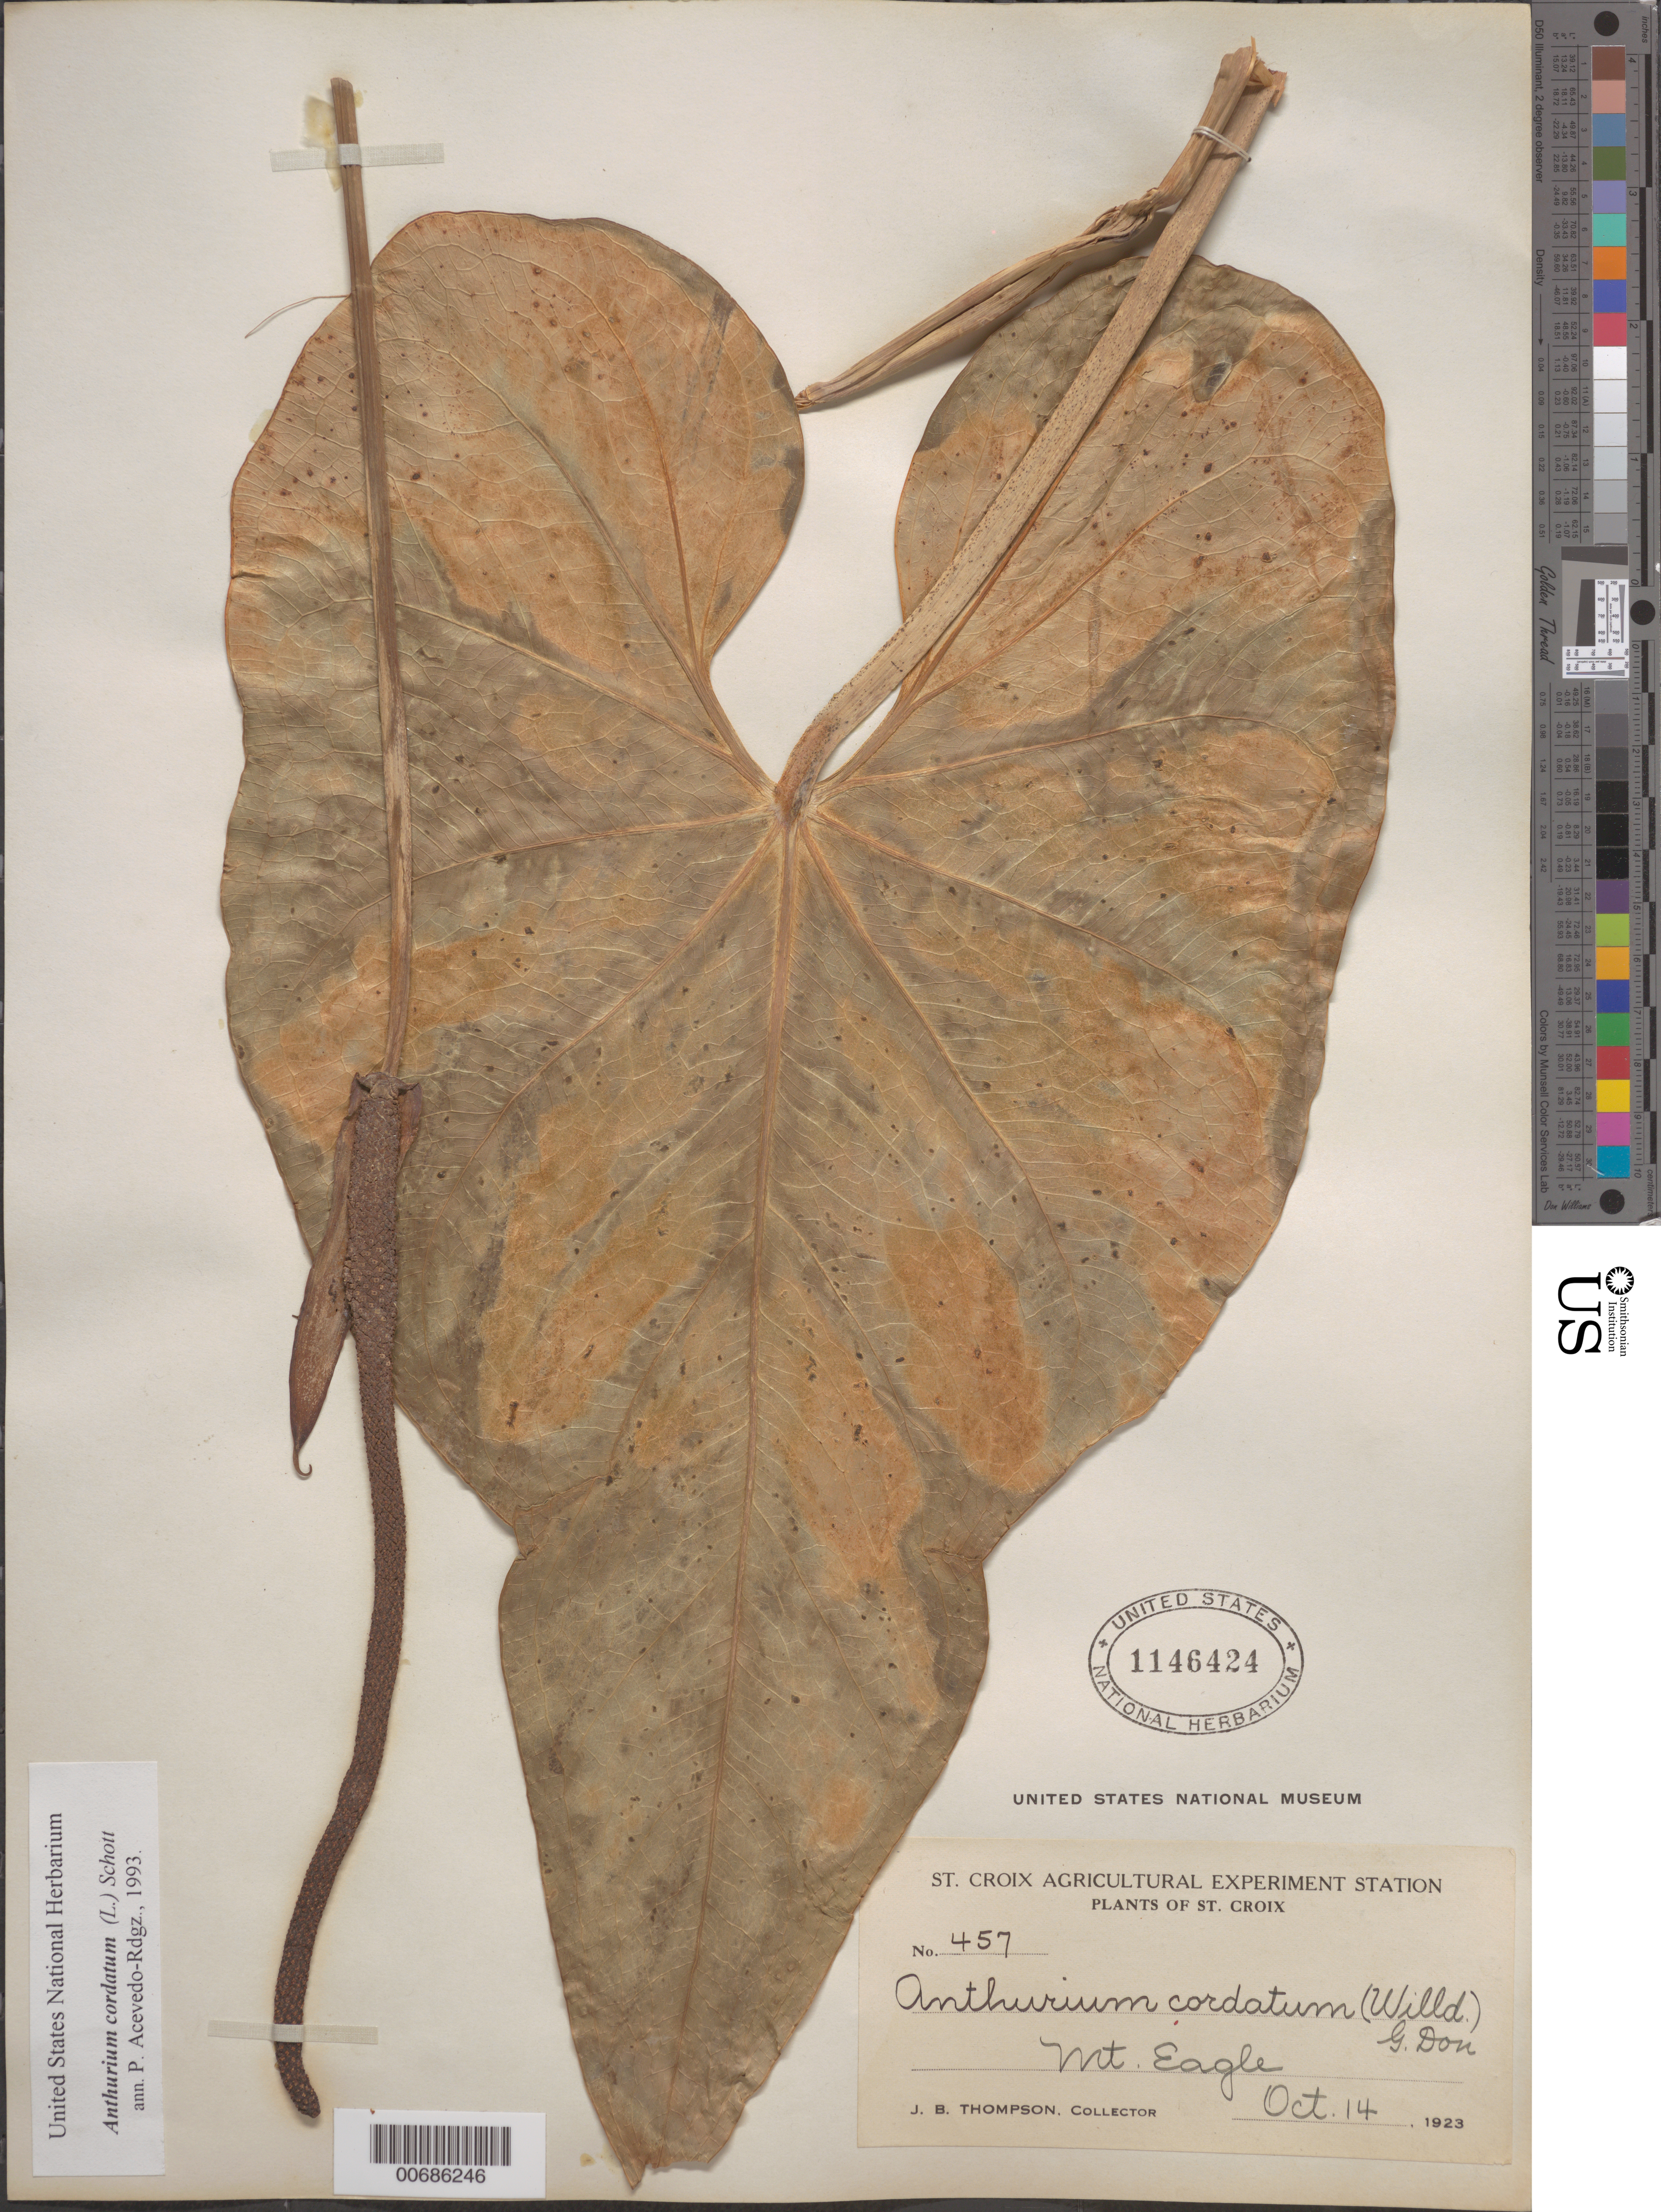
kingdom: Plantae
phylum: Tracheophyta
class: Liliopsida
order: Alismatales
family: Araceae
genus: Anthurium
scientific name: Anthurium cordatum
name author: (L.) Schott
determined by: Acevedo-Rodríguez, P., (BOT), Smithsonian Institution - National Museum of Natural History (UNITED STATES)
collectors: J. B. Thompson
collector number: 457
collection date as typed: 14 Oct 1923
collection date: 1923-10-14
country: U.S. Virgin Islands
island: St. Croix Island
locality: Mt. Eagle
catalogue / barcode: US 1146424